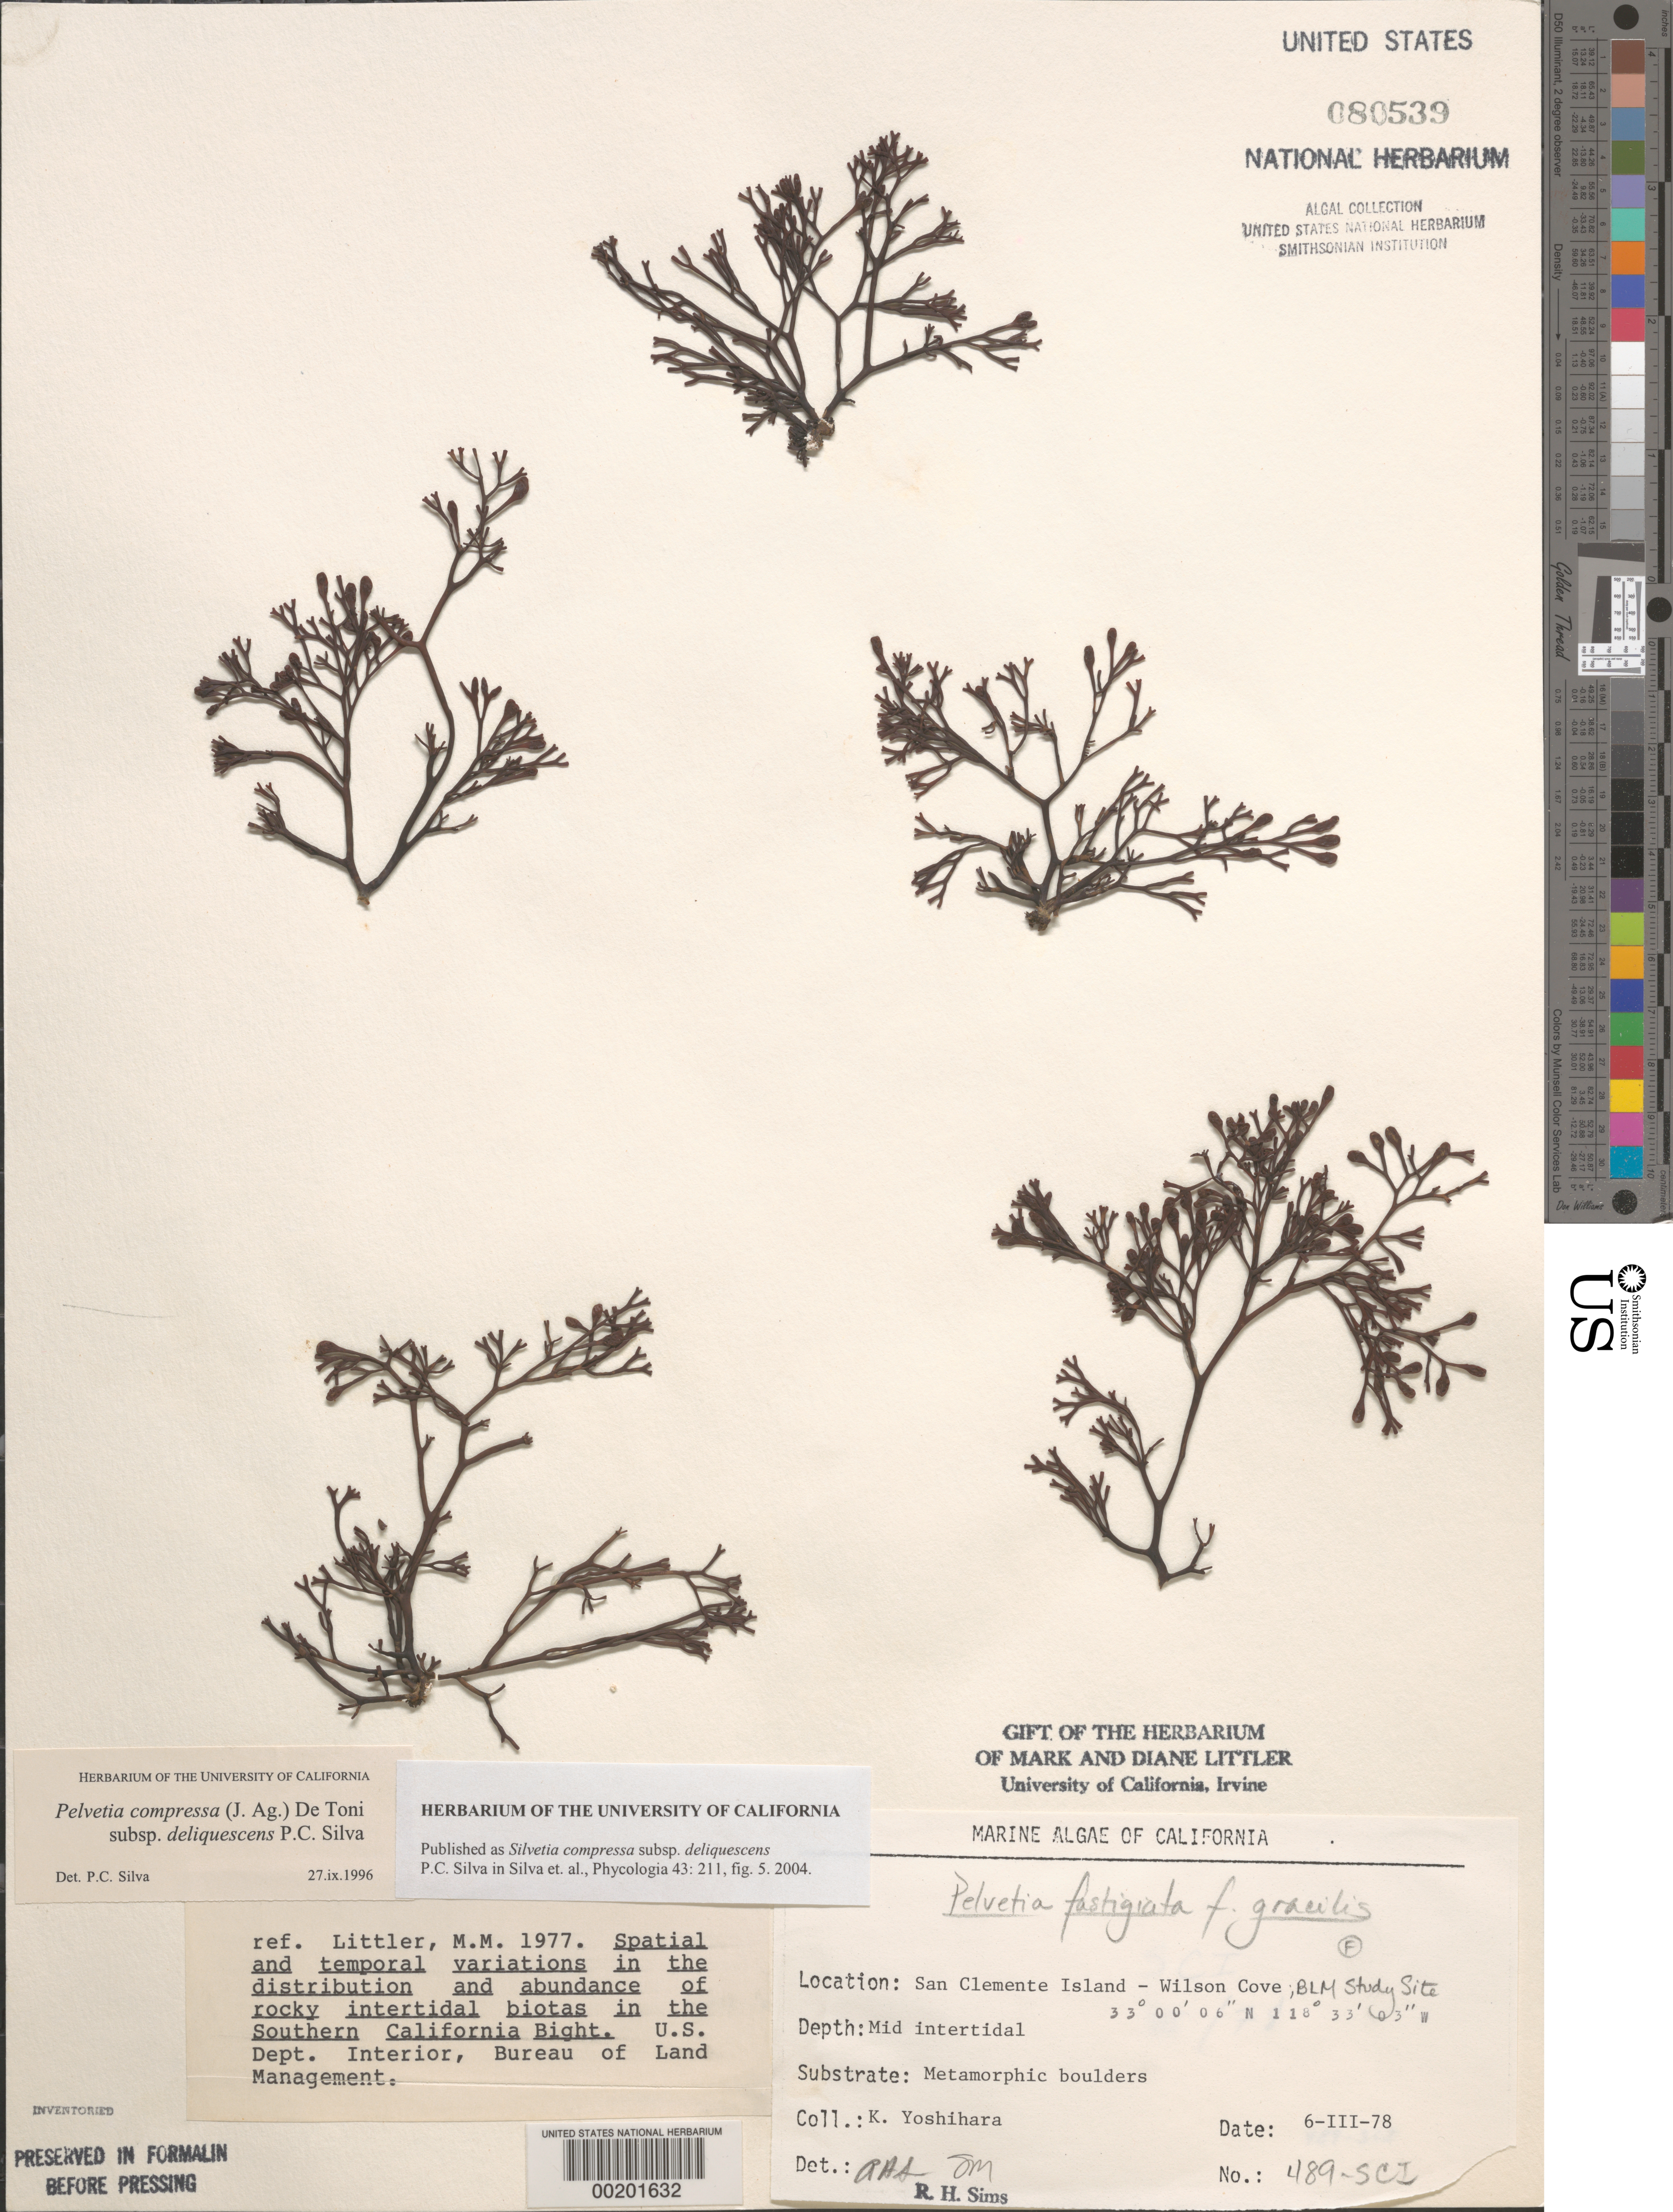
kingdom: Chromista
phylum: Ochrophyta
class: Phaeophyceae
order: Fucales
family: Fucaceae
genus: Silvetia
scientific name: Silvetia compressa subsp. deliquescens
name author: P.C. Silva in P.C. Silva et al.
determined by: Silva, P. C.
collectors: K. Yoshihara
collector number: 489-SCI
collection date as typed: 06 Mar 1978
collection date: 1978-03-06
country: United States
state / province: California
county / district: Los Angeles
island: San Clemente Island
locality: Wilson Cove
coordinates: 33 00'06"N, 118 33'03"W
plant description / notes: BLM-SOCALBIGHT Rocky Intertidal Survey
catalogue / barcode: US 80539